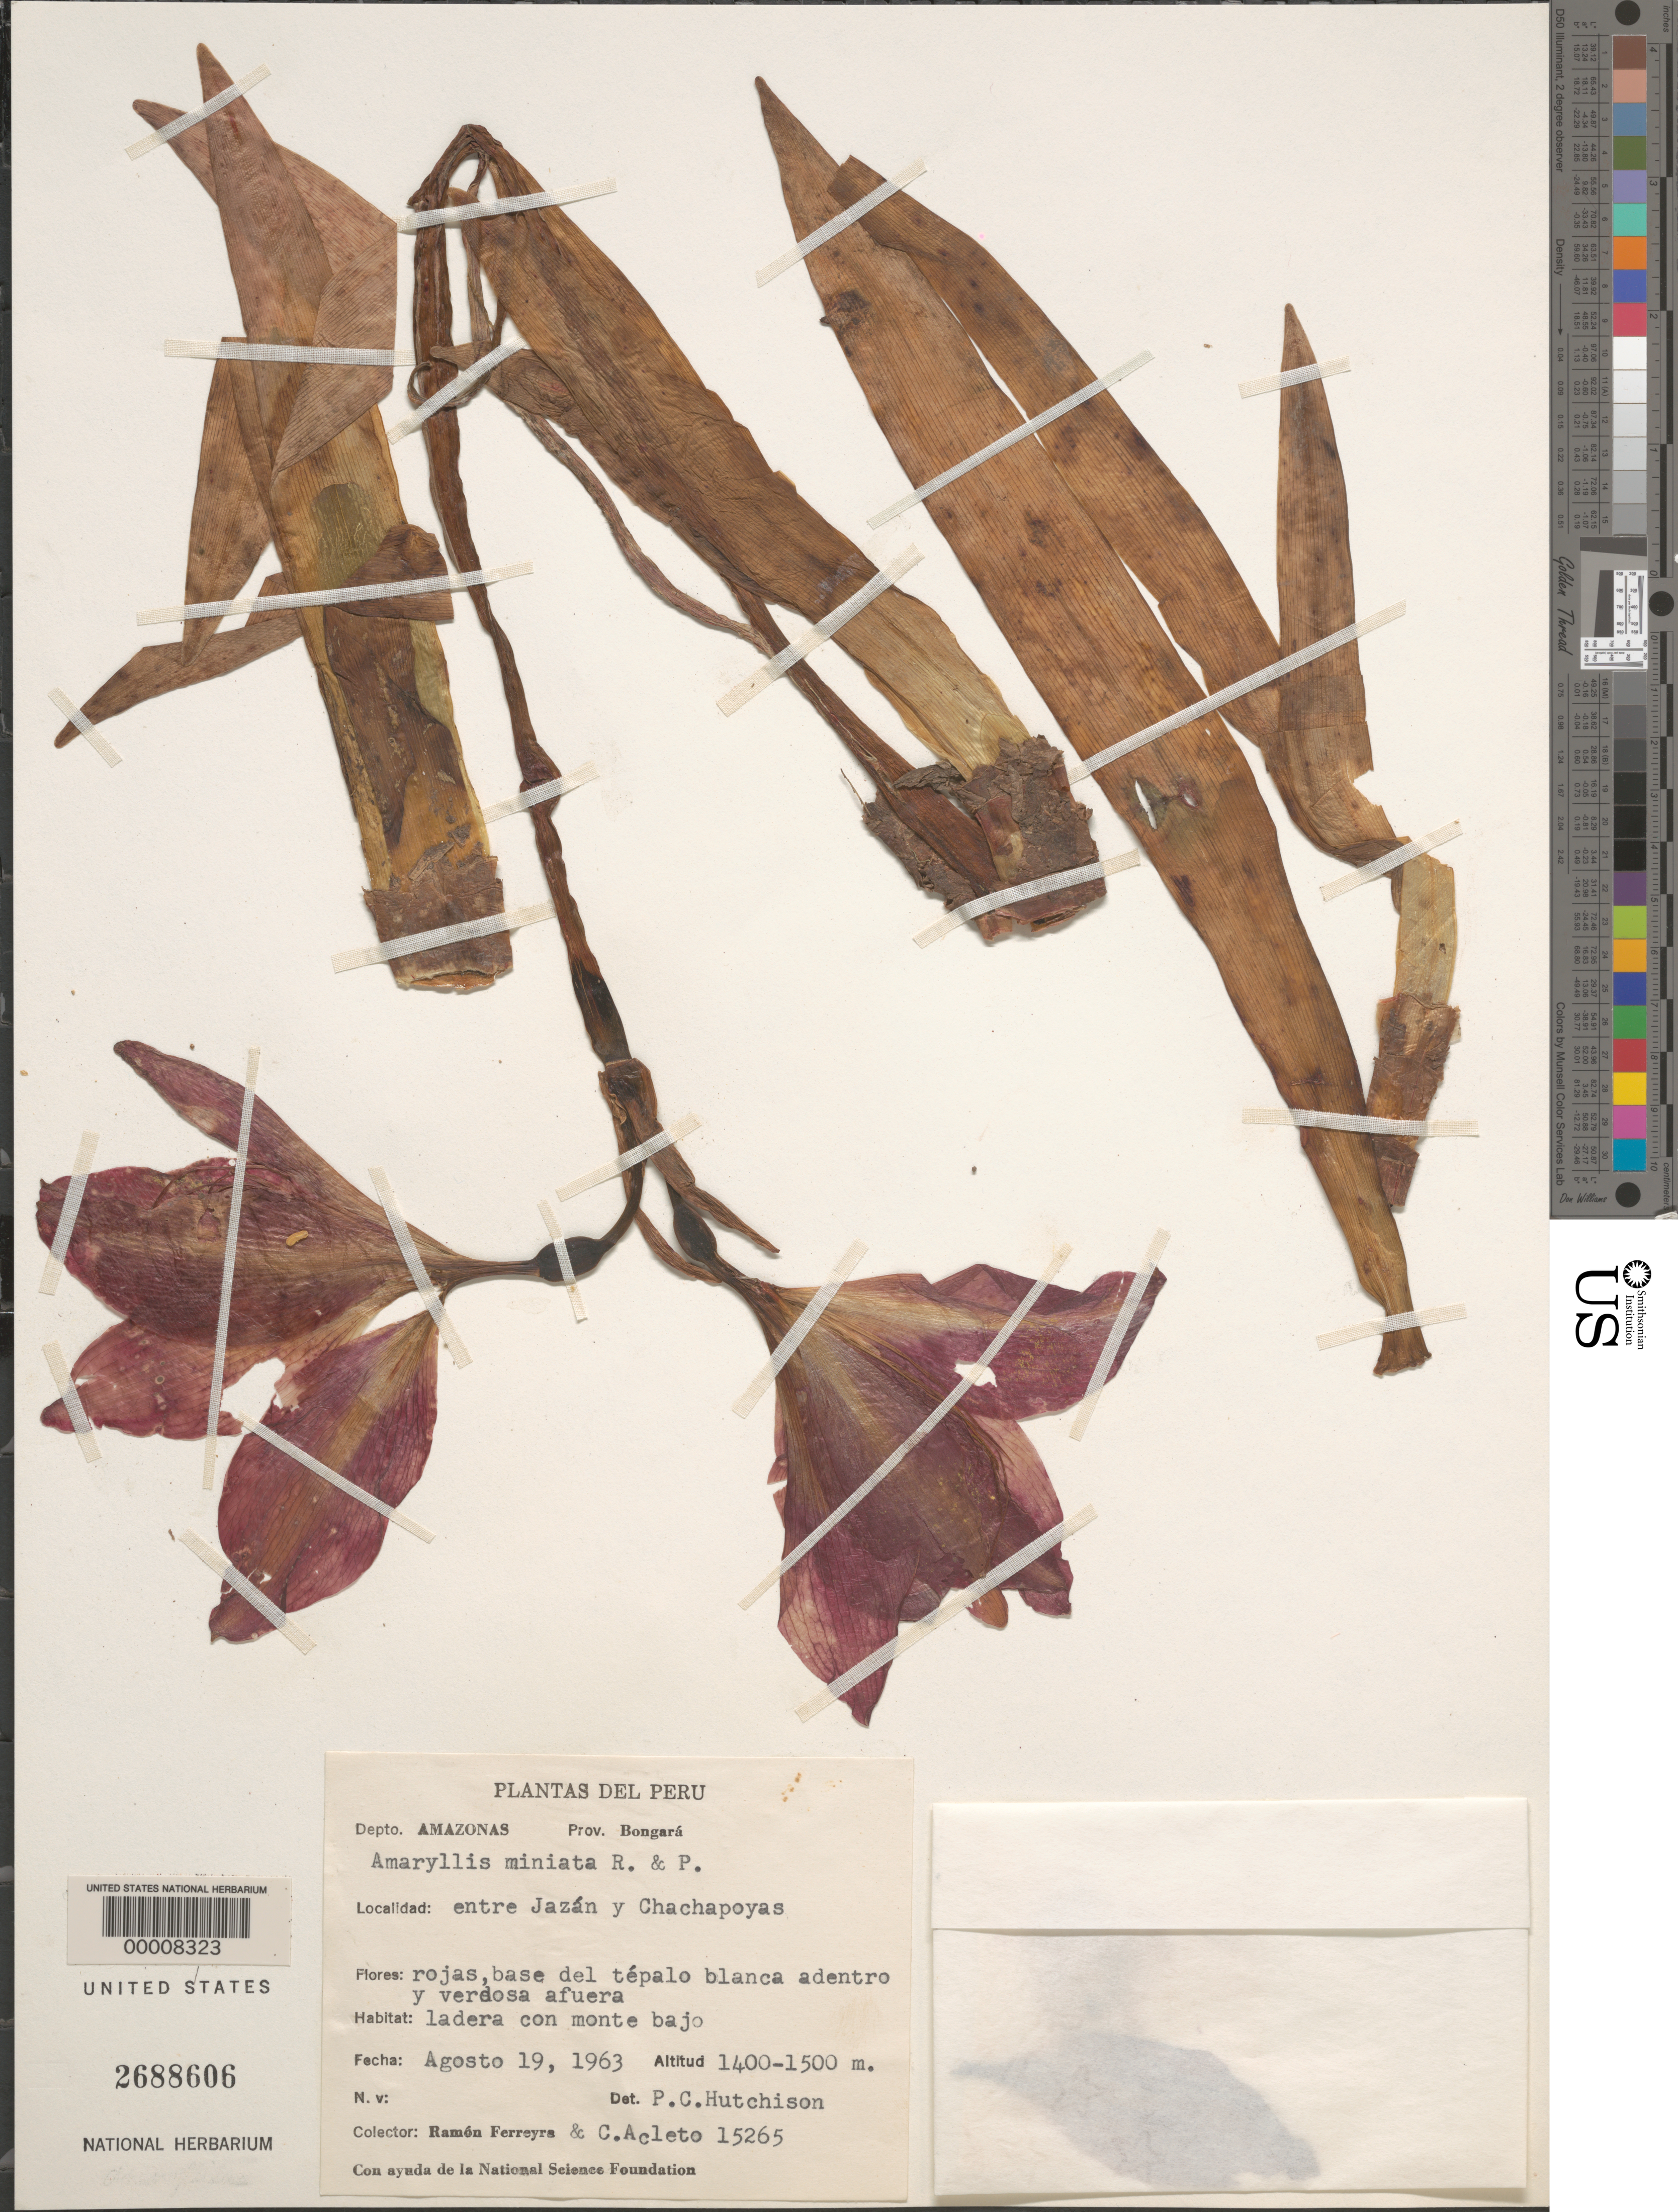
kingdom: Plantae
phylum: Tracheophyta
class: Liliopsida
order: Asparagales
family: Amaryllidaceae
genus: Amaryllis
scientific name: Amaryllis miniata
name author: Ruiz & Pav.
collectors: R. A. Ferreyra & C. Acleto O.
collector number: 15265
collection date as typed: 19 Aug 1963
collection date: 1963-08-19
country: Peru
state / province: Amazonas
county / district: Bongará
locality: between Jazan and Chachapoyas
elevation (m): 1400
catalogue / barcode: US 2688606